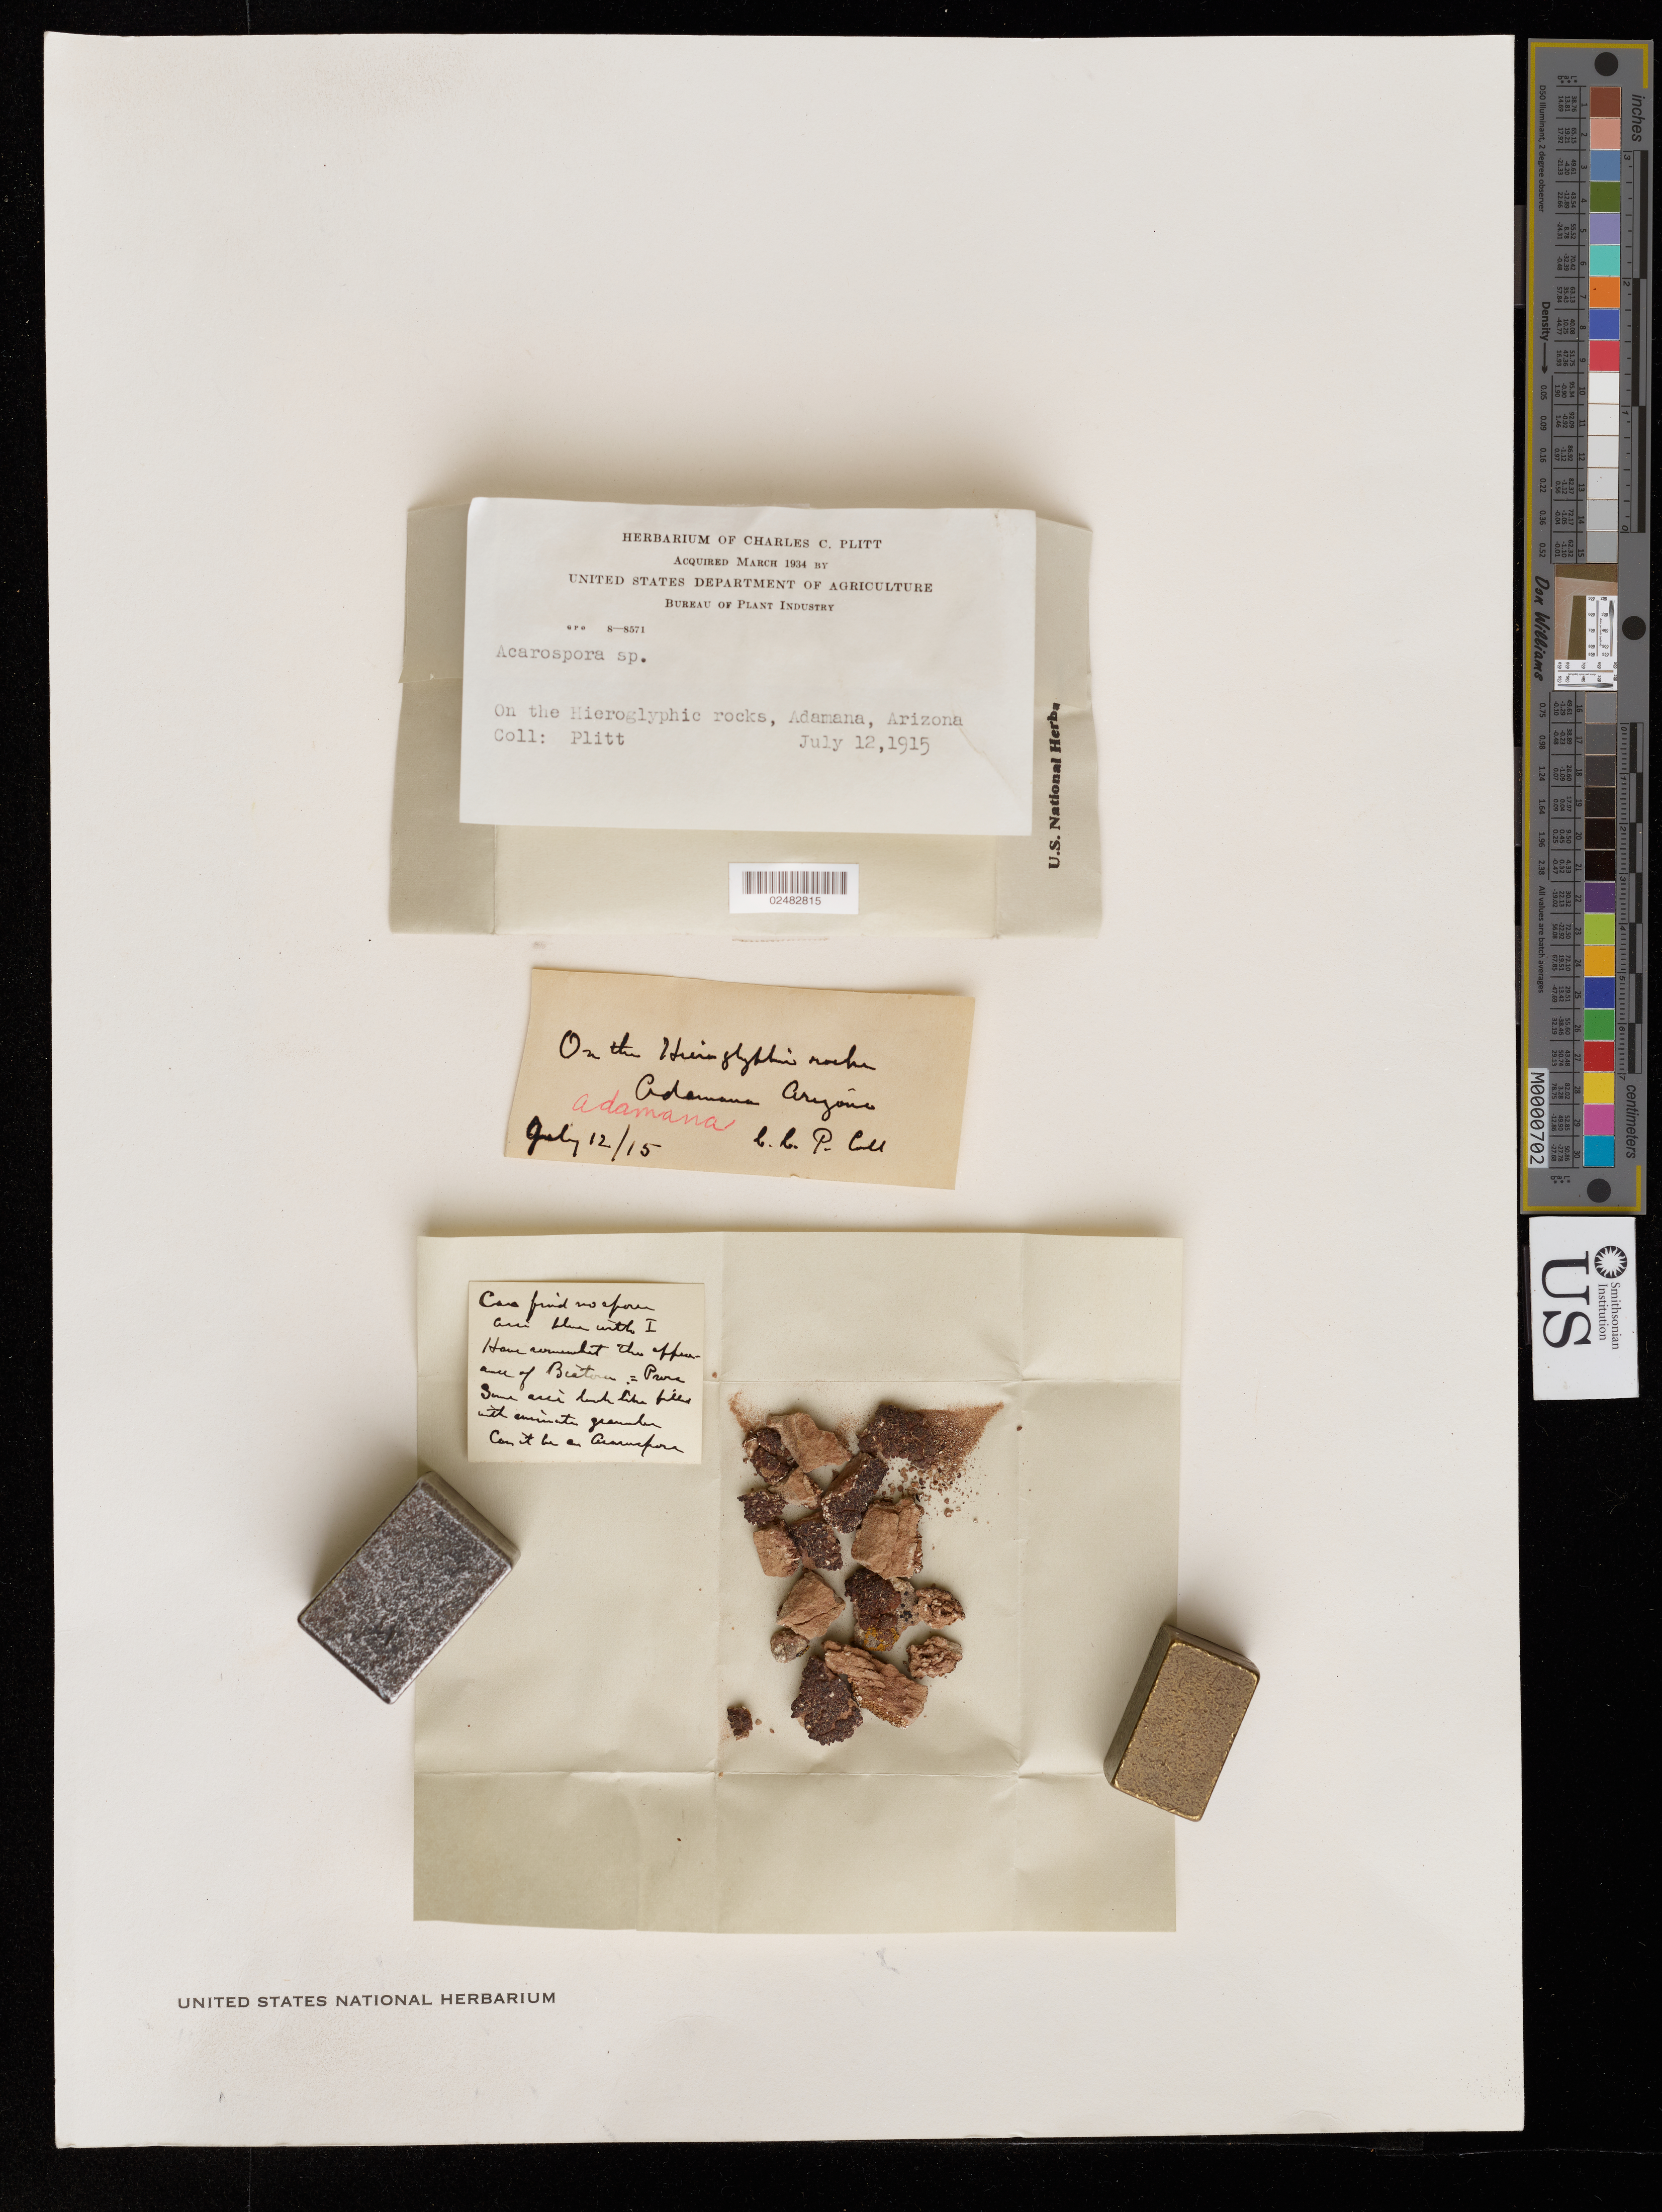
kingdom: Fungi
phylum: Ascomycota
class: Lecanoromycetes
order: Acarosporales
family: Acarosporaceae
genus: Acarospora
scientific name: Acarospora sp.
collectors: C. Plitt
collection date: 1915-07-12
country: United States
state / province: Arizona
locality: Adamana.